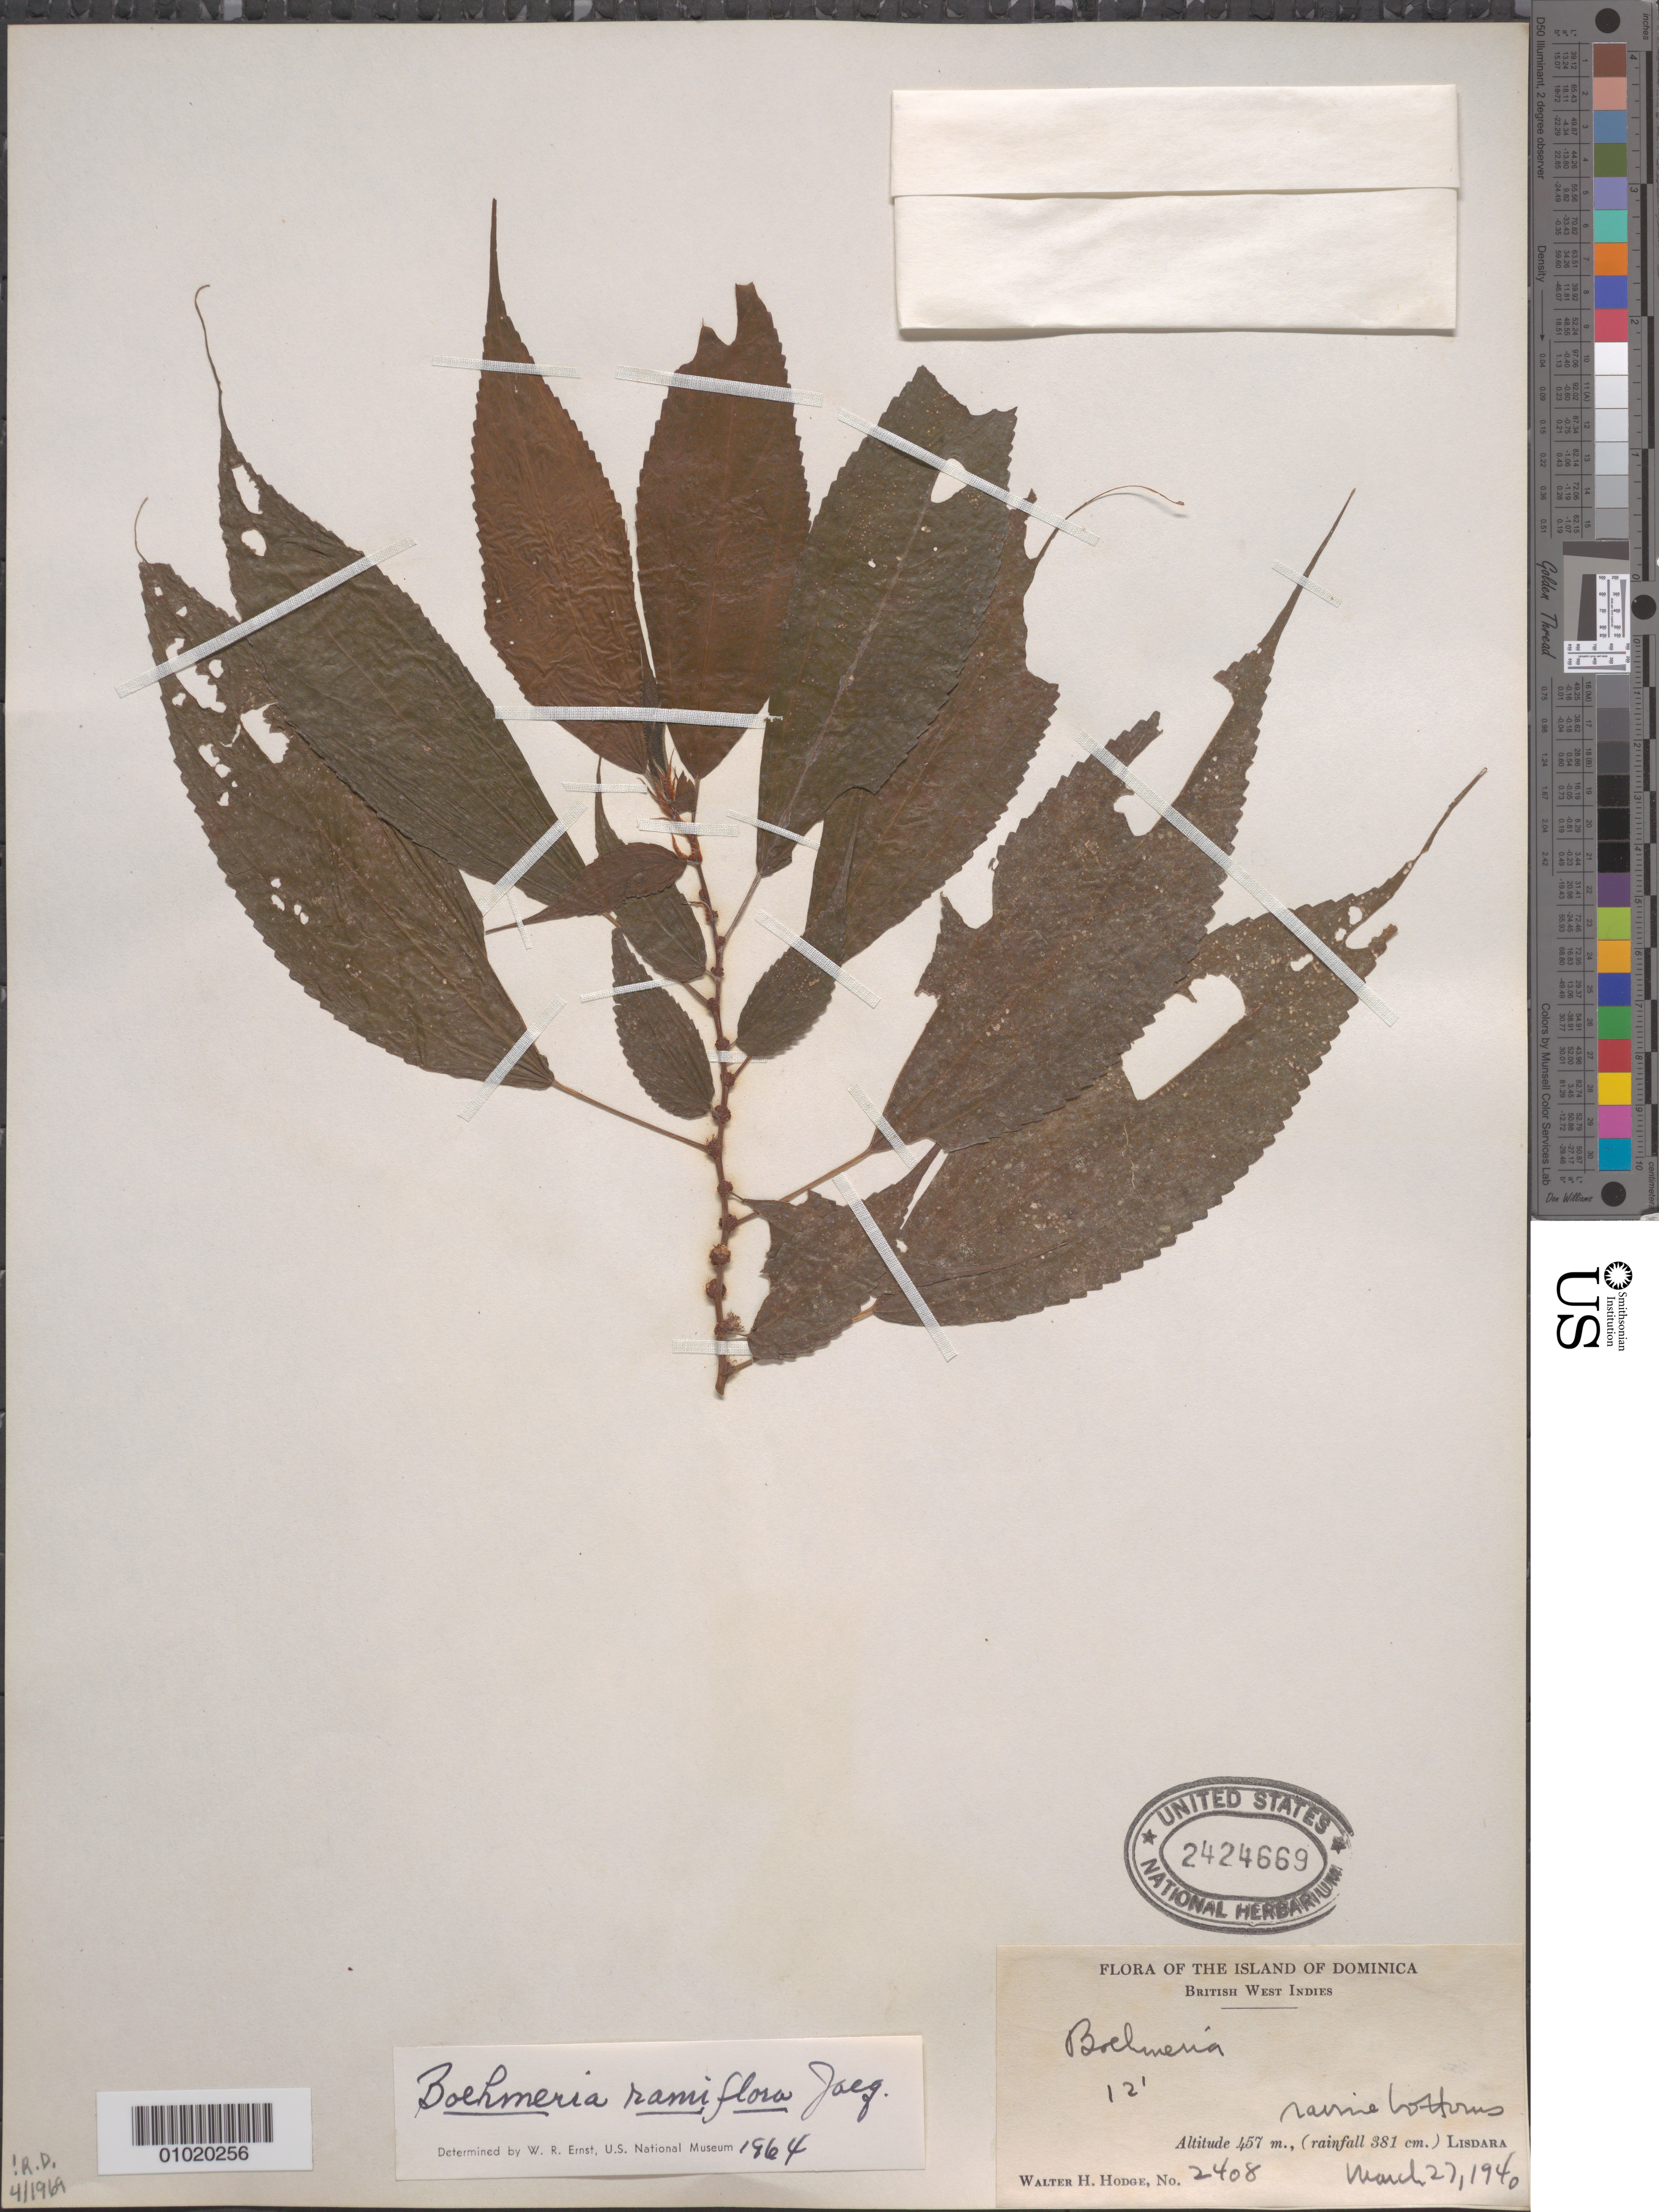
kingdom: Plantae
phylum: Tracheophyta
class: Magnoliopsida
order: Rosales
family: Urticaceae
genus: Boehmeria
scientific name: Boehmeria ramiflora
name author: Jacq.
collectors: W. Hodge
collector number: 2408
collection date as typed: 27 Mar 1940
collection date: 1940-03-27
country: Dominica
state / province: St. Patrick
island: Dominica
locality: Lisdara. Ravine bottoms.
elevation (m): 457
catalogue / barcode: US 2424669